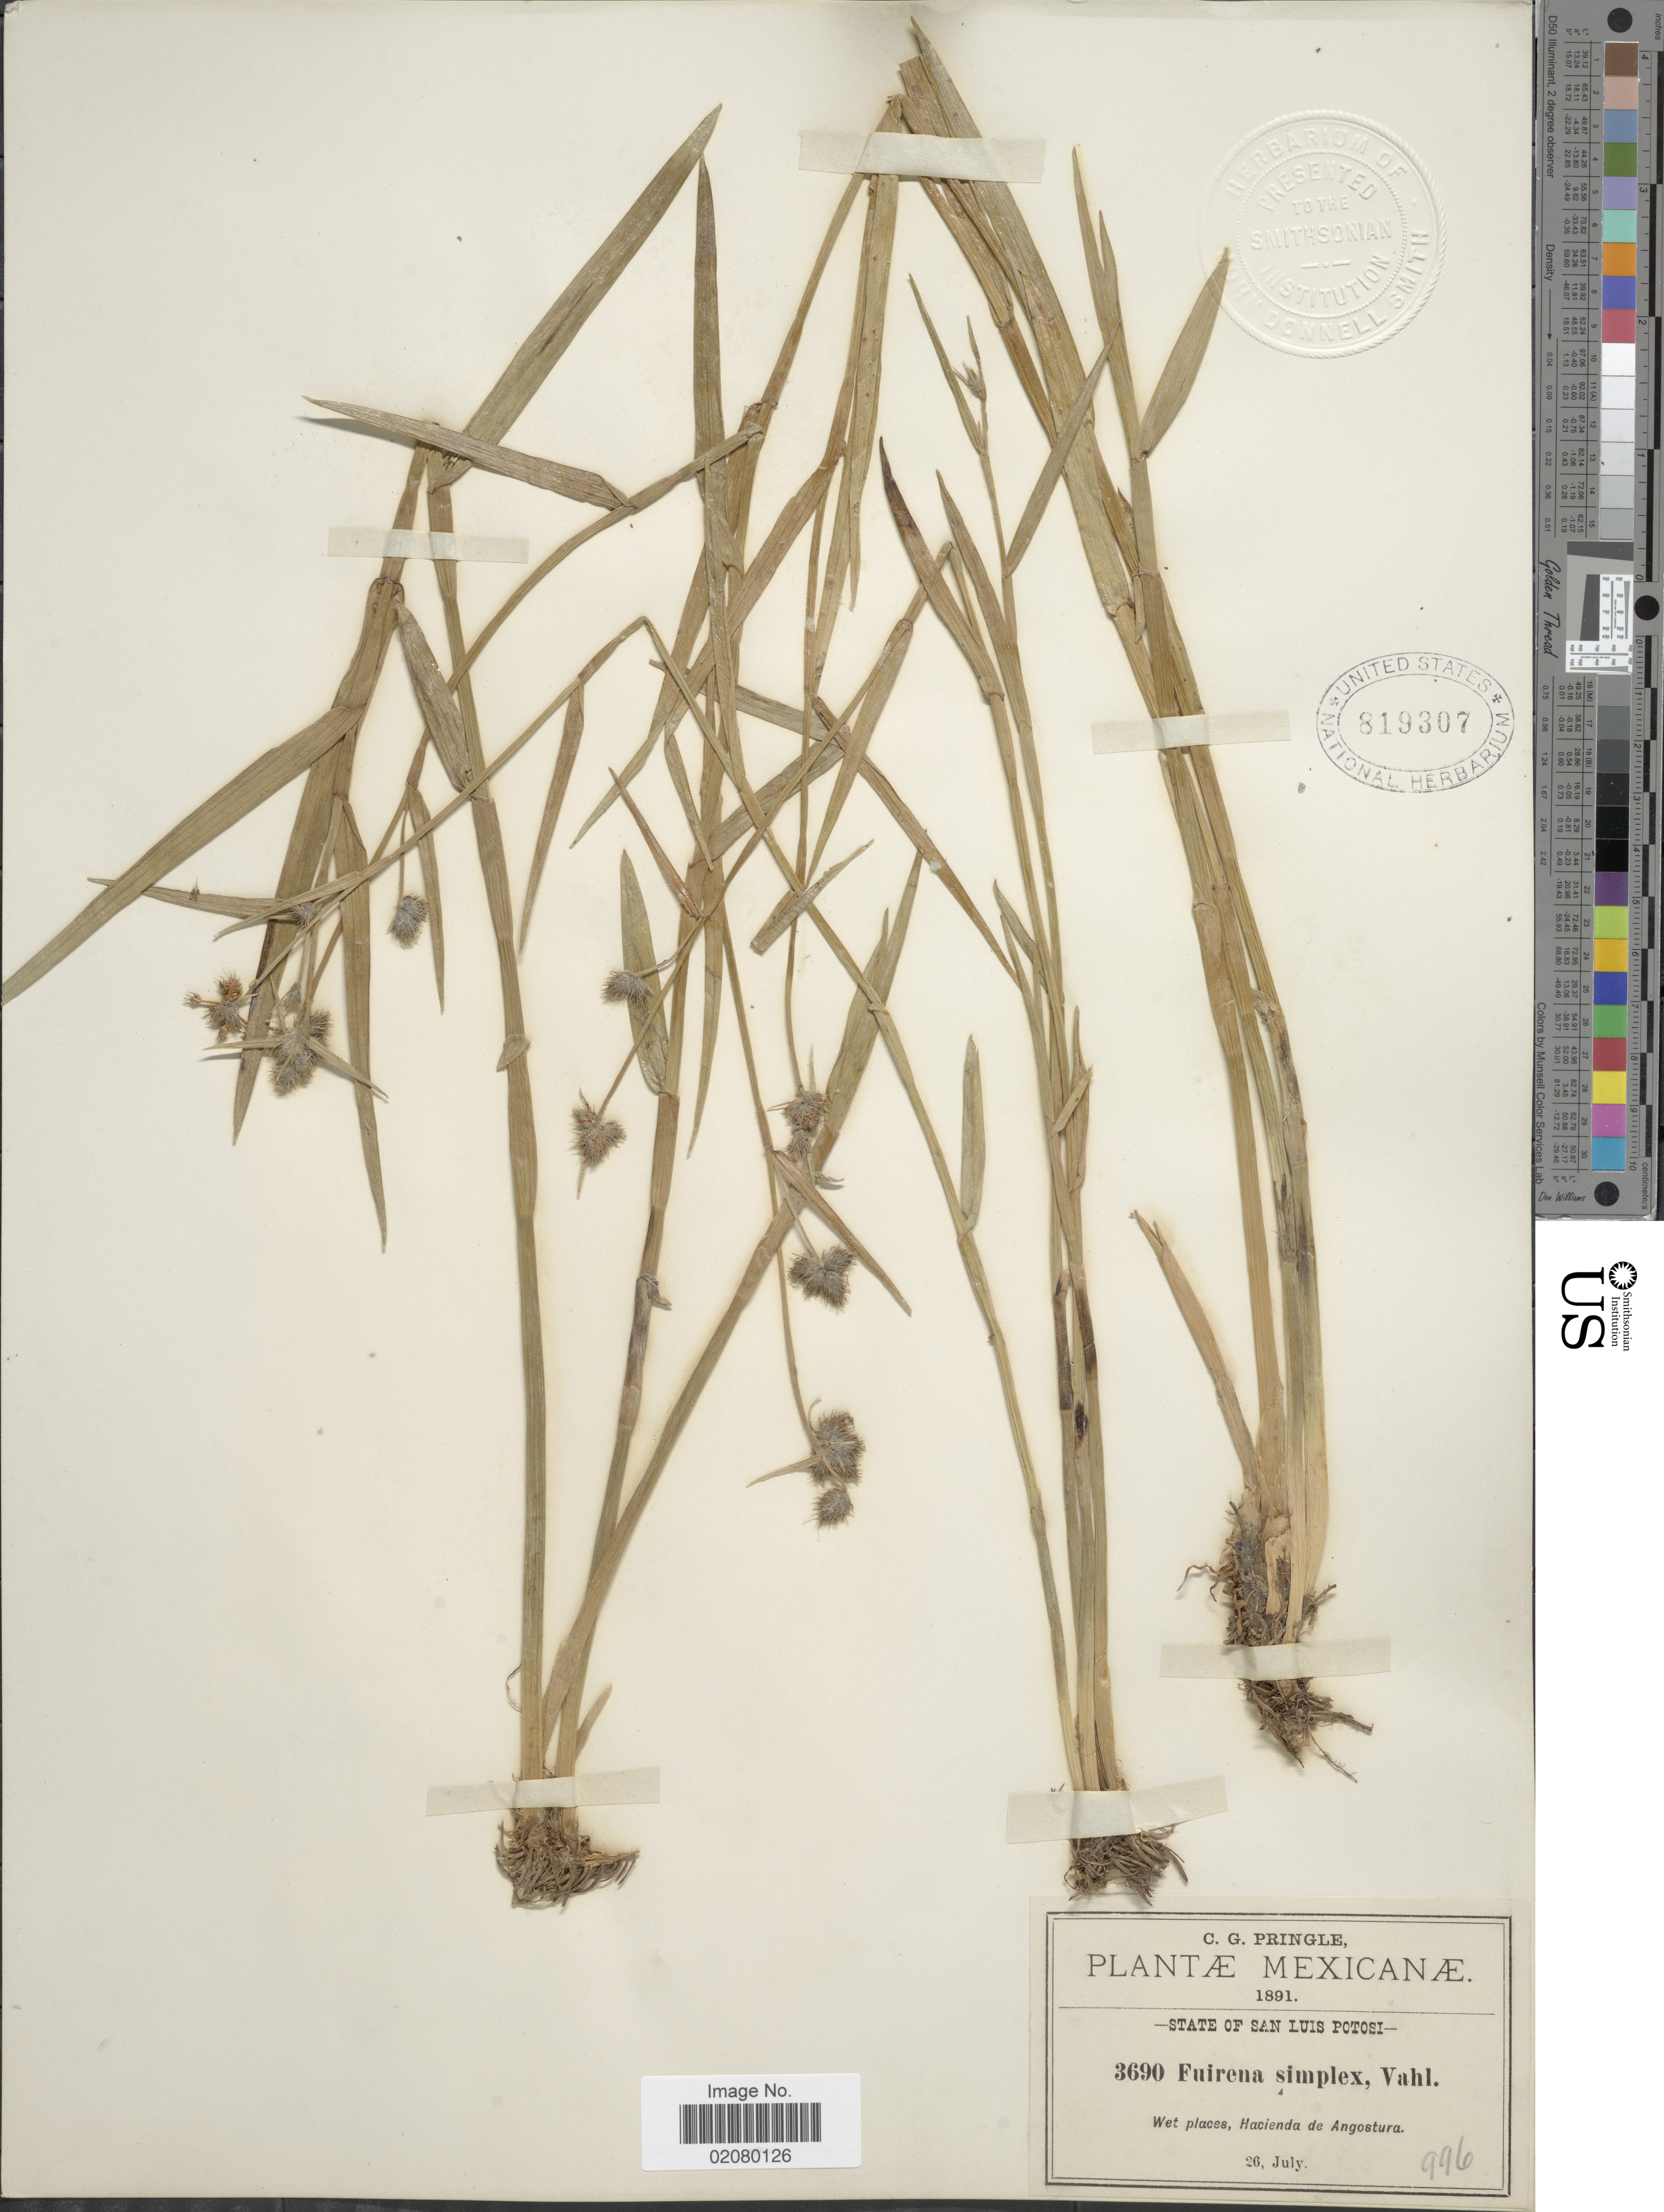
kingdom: Plantae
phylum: Tracheophyta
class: Liliopsida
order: Poales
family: Cyperaceae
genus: Fuirena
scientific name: Fuirena simplex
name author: Vahl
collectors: C. G. Pringle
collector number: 3690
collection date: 1891-07-26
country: Mexico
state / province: San Luis Potosí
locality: Hacienda de Angostura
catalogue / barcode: US 819307